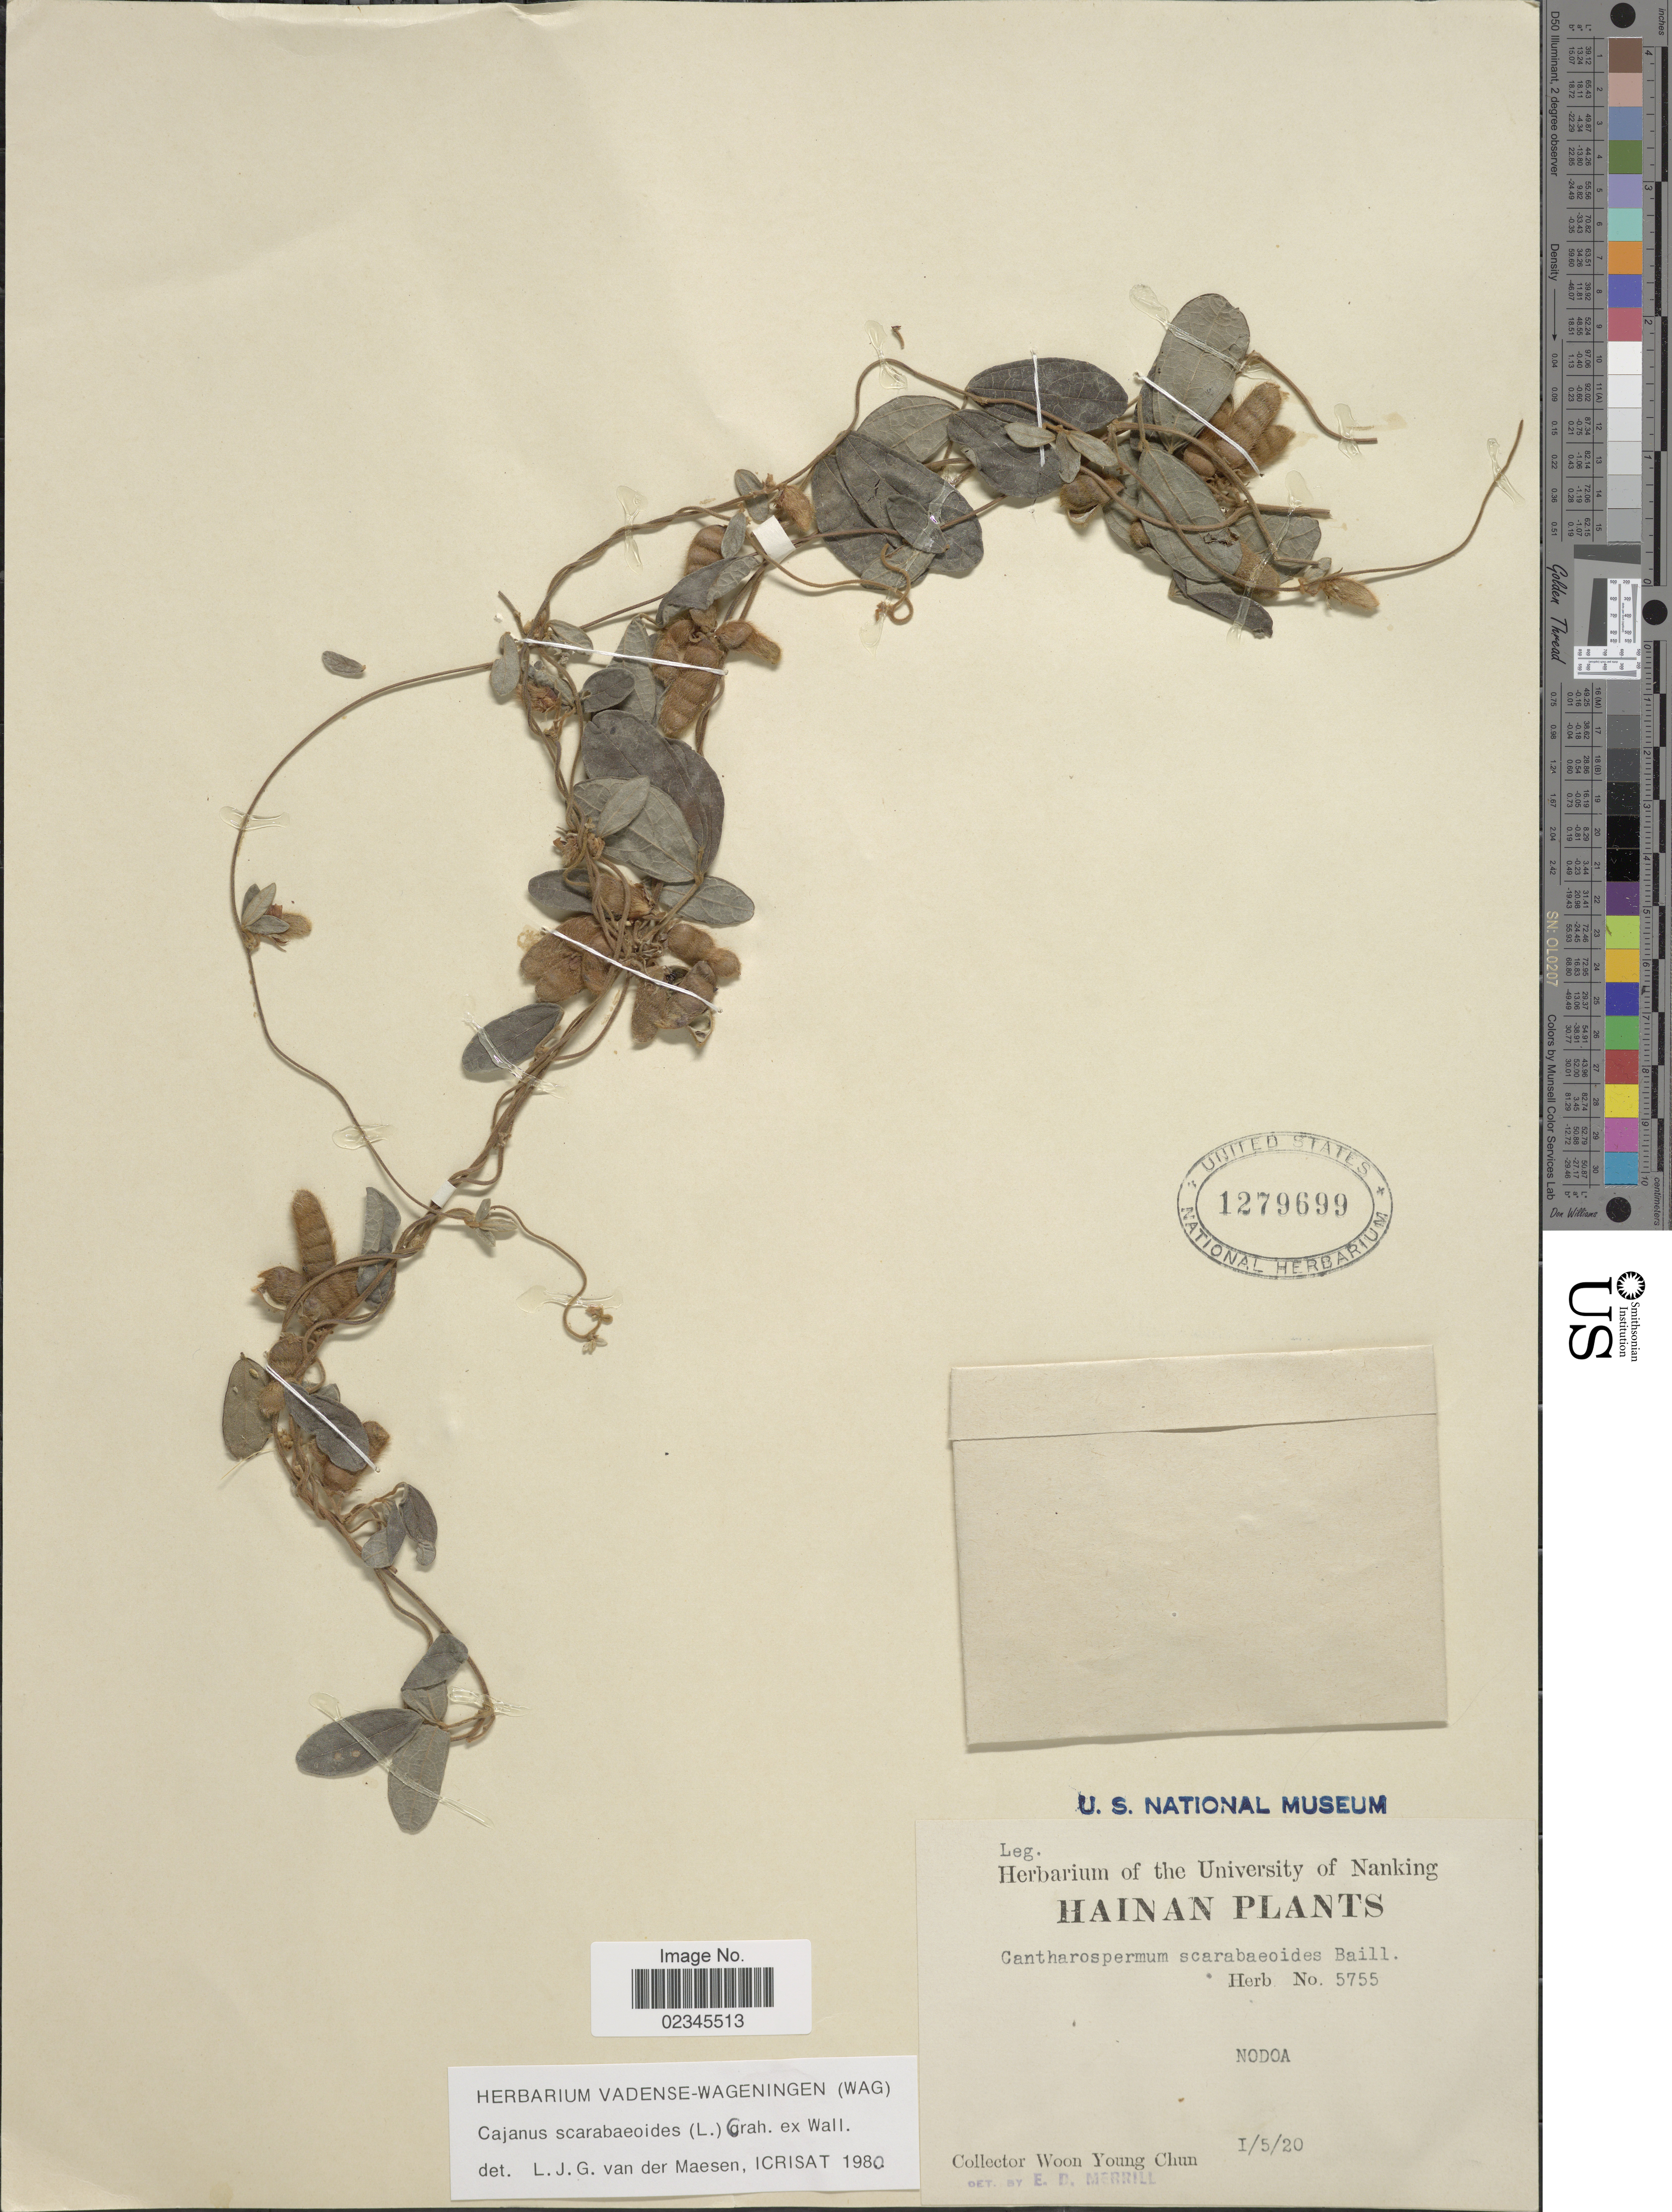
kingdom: Plantae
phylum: Tracheophyta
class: Magnoliopsida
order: Fabales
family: Fabaceae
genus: Cajanus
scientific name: Cajanus scarabaeoides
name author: (L.) Thou. ex Graham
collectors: W. Y. Chun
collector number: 5755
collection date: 1920-01-05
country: China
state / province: Hainan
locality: Nodoa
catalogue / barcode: US 1279699